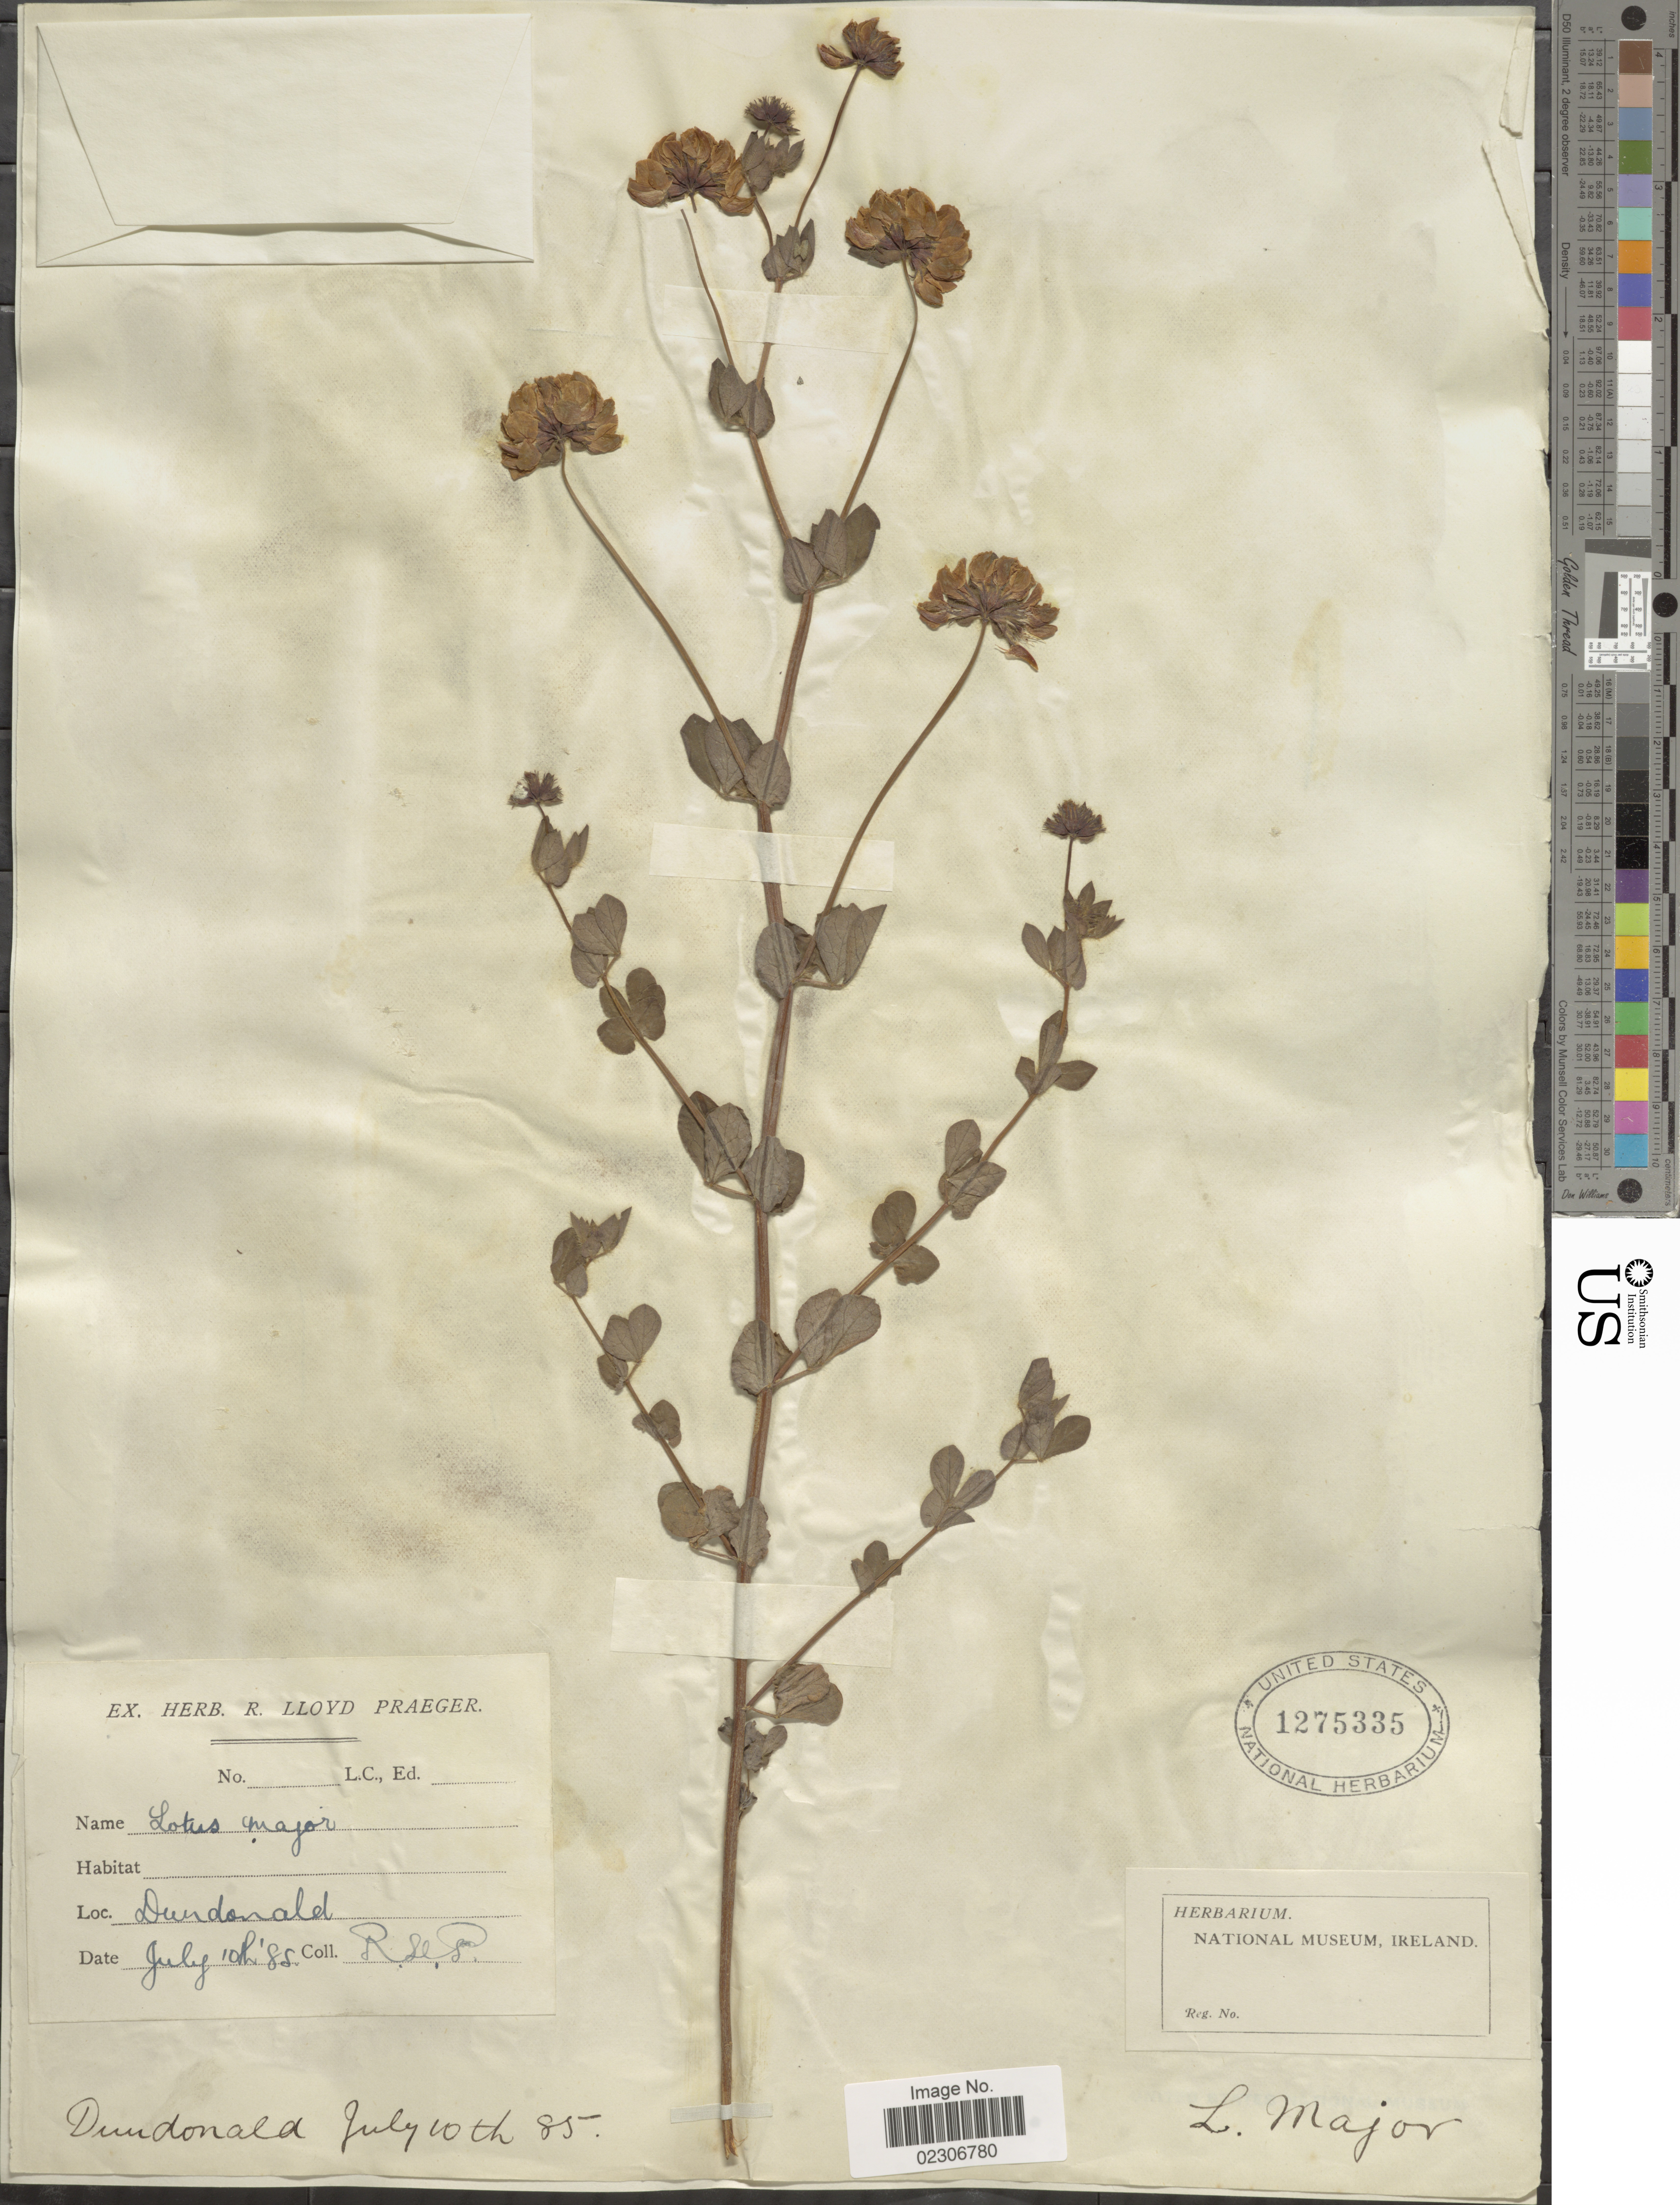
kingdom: Plantae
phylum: Tracheophyta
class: Magnoliopsida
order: Fabales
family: Fabaceae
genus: Lotus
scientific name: Lotus major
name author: Sm.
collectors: R. Praeger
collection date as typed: Transcribed d/m/y: 10/7/88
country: United Kingdom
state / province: Northern Ireland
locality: Dundonald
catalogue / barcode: US 1275335